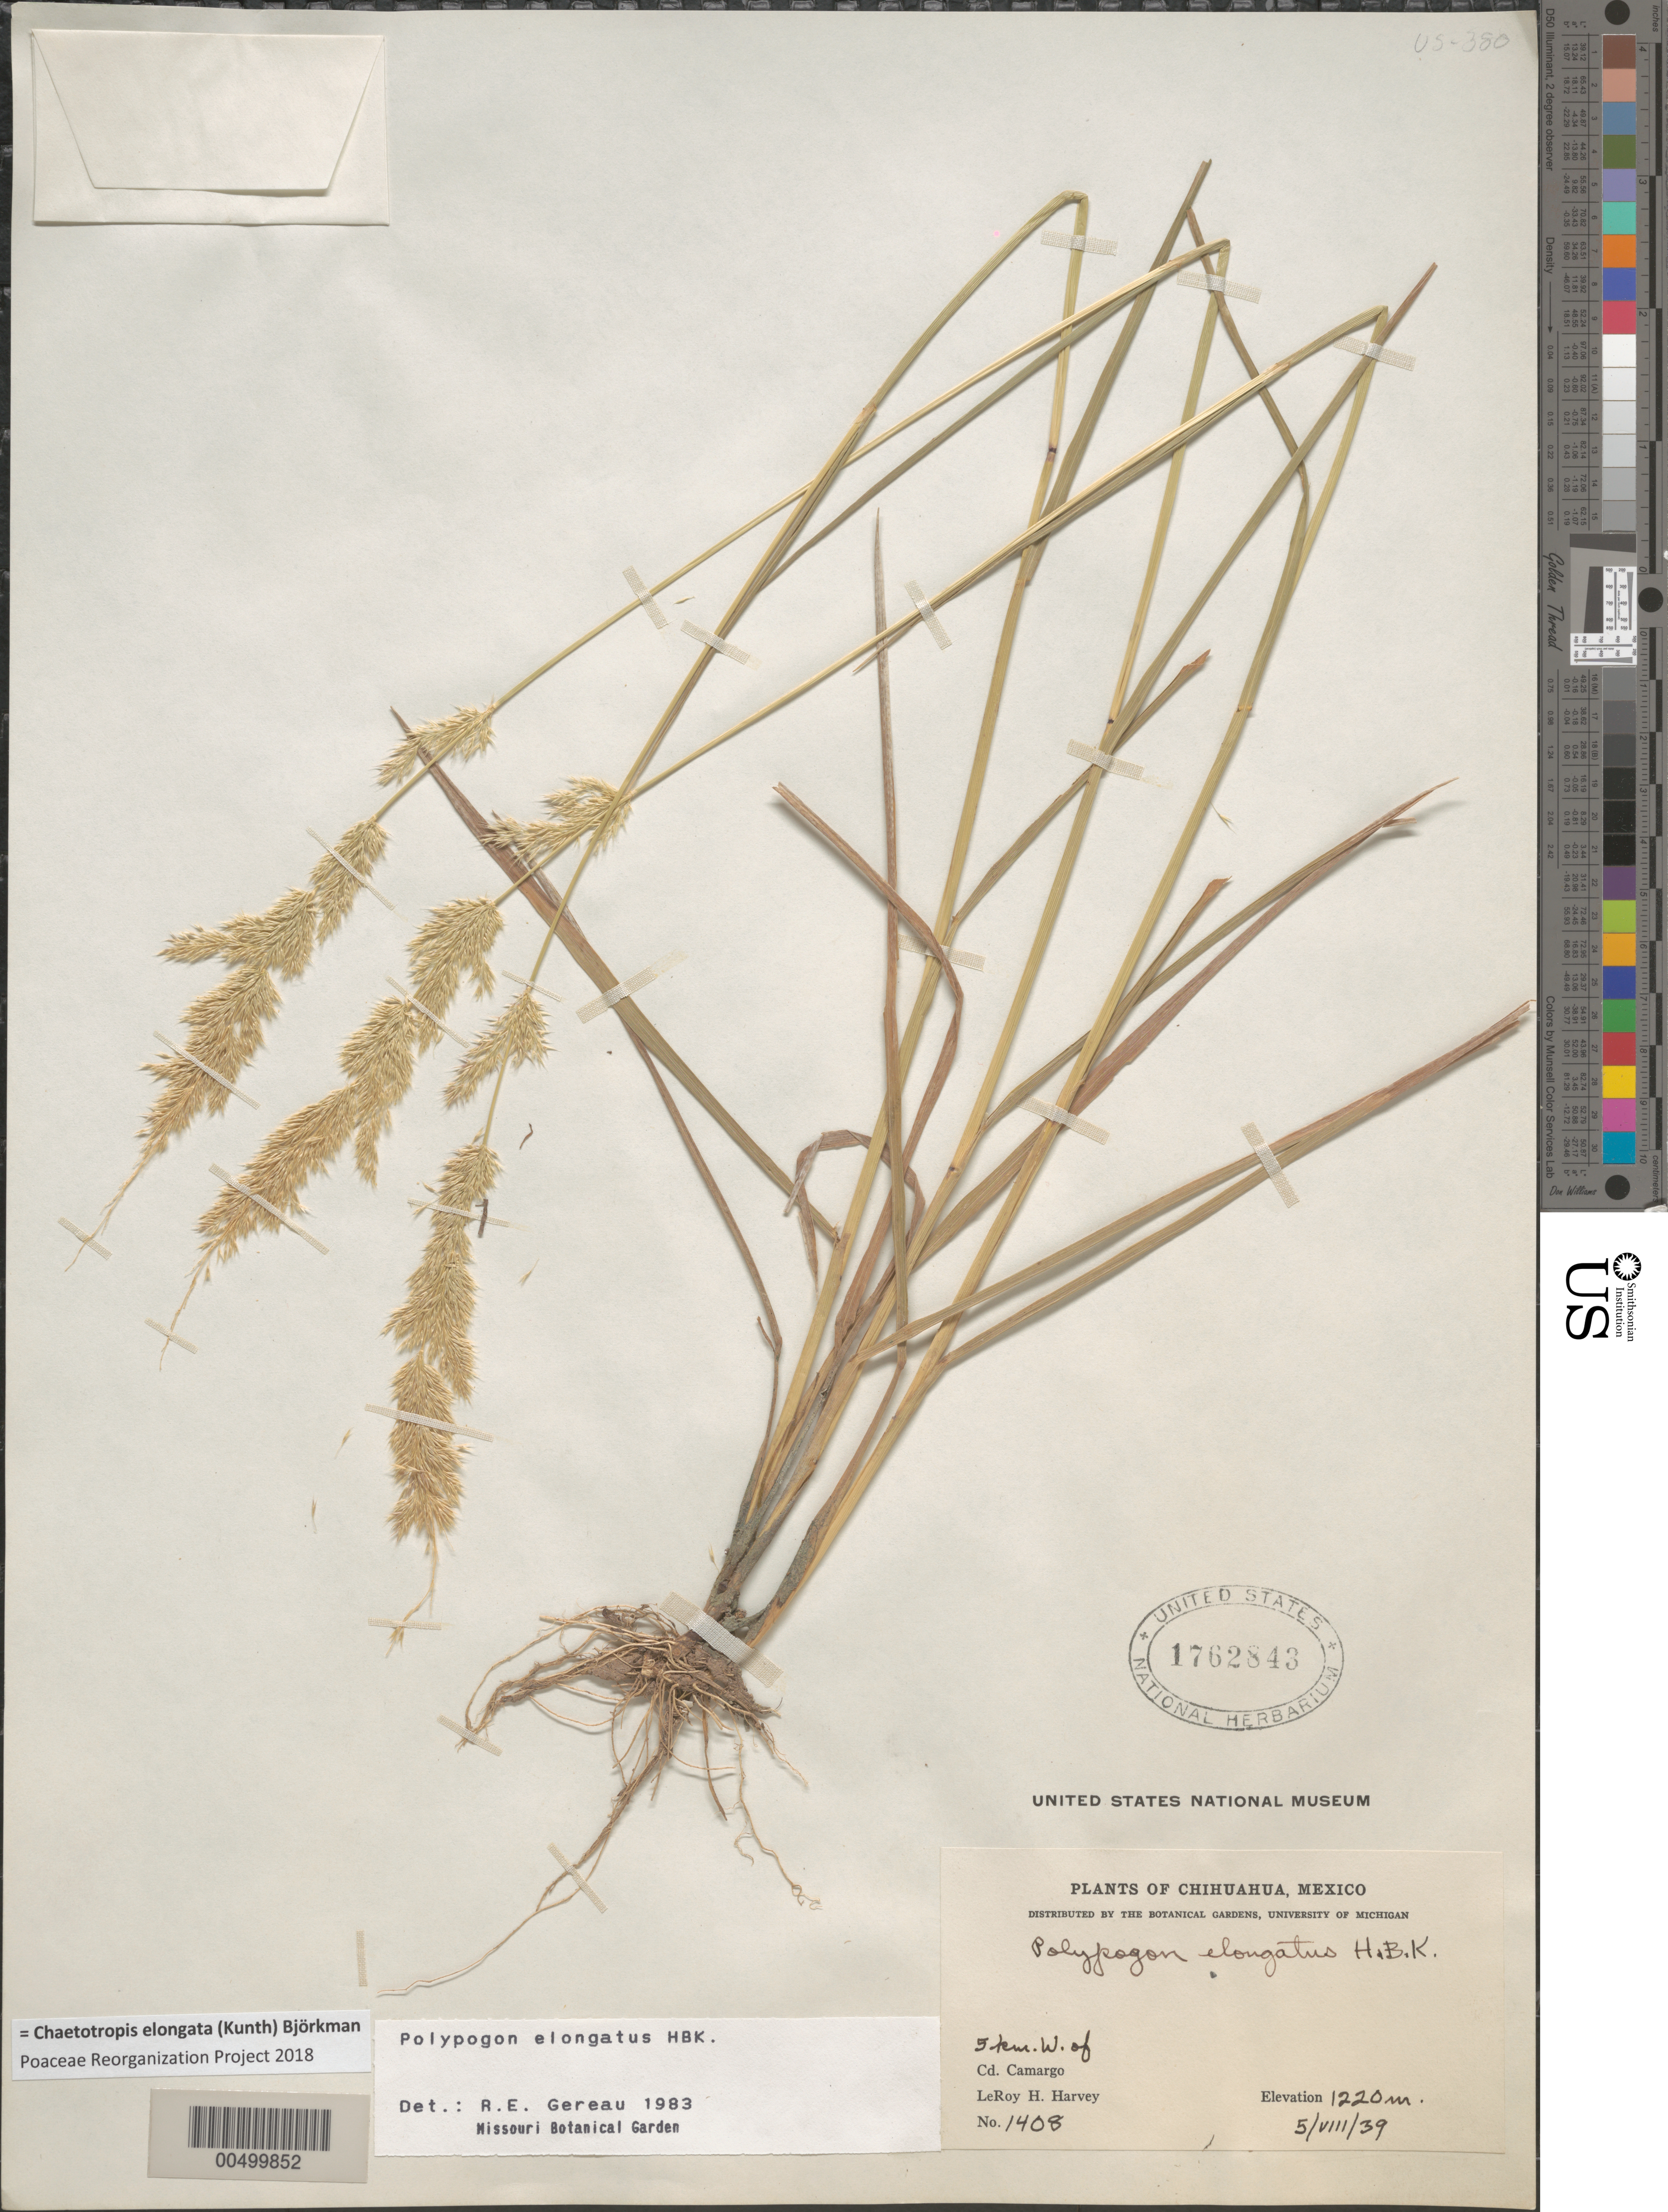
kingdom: Plantae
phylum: Tracheophyta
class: Liliopsida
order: Poales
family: Poaceae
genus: Chaetotropis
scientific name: Chaetotropis elongata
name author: (Kunth) Björkman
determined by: Poaceae Reorganization Project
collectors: L. H. Harvey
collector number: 1408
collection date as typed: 5 Aug 1939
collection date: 1939-08-05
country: Mexico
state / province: Chihuahua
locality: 5 km W of Cd. Camargo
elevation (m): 1220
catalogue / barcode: US 1762843